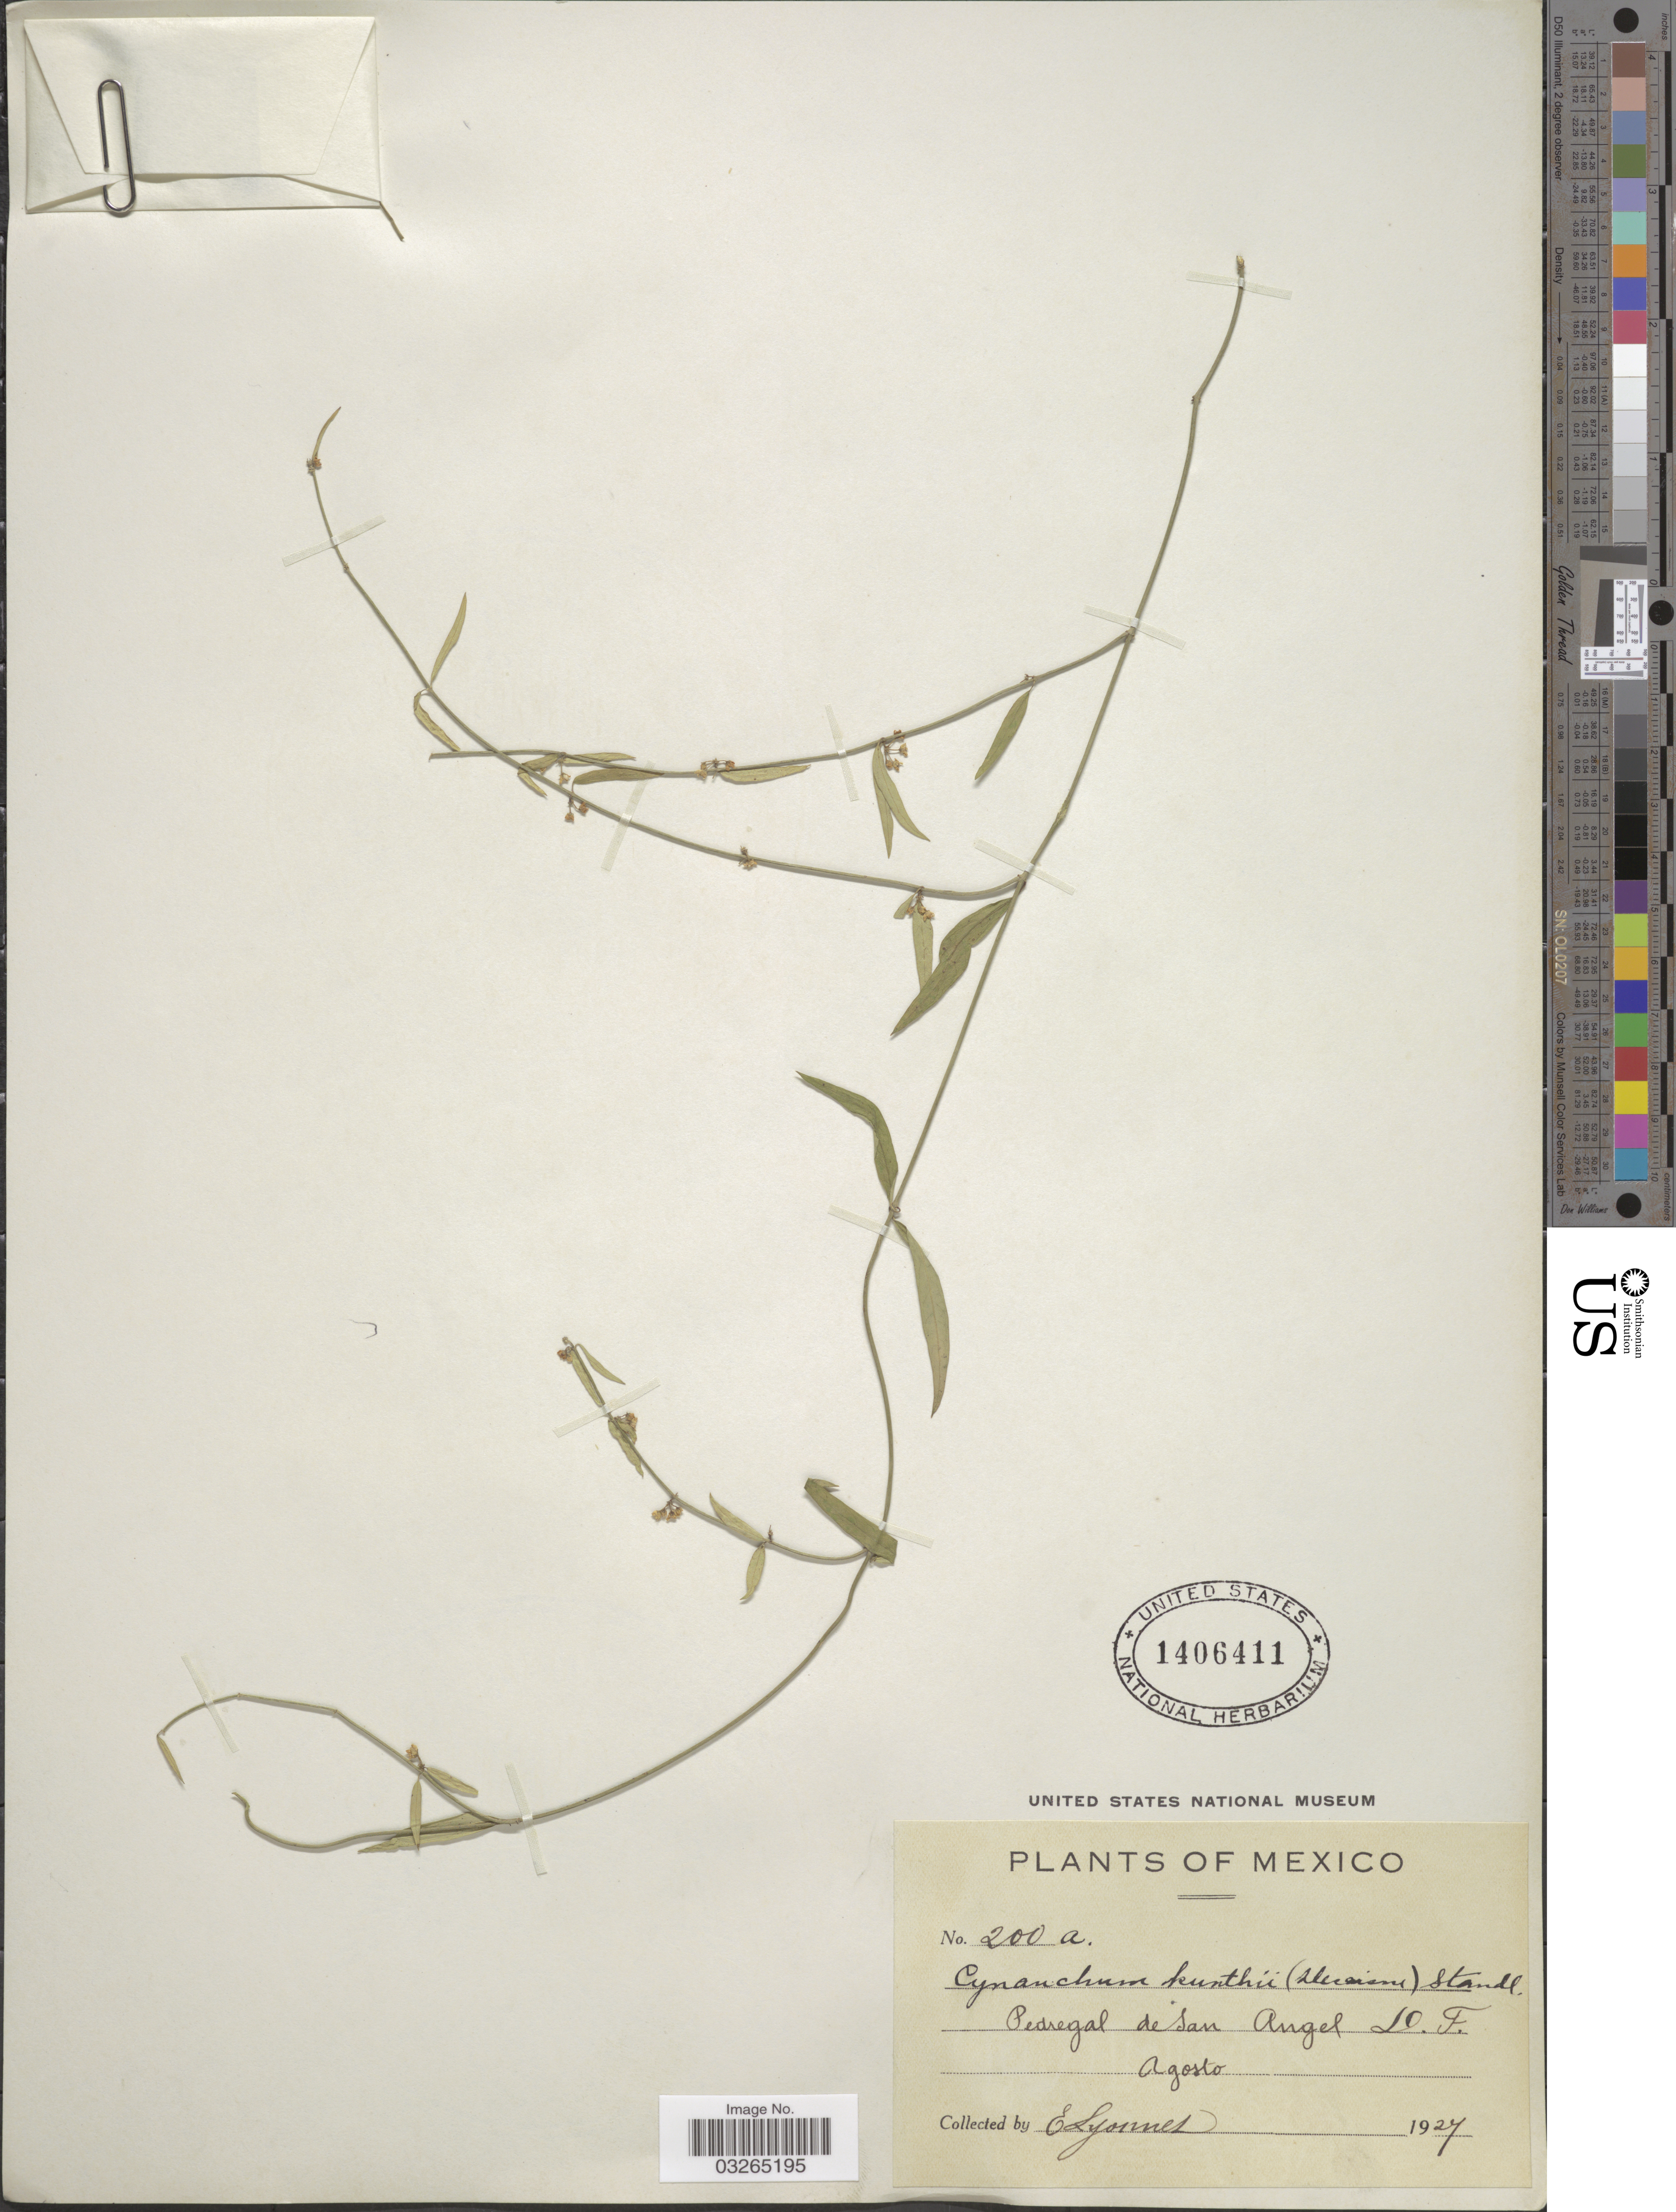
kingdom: Plantae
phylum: Tracheophyta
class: Magnoliopsida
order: Gentianales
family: Apocynaceae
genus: Orthosia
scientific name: Orthosia angustifolia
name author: (Turcz.) Liede & Meve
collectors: E. Lyonnet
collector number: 200a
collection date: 1927-08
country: Mexico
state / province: Distrito Federal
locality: Pedregal de San Angel, D.F.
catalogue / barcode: US 1406411